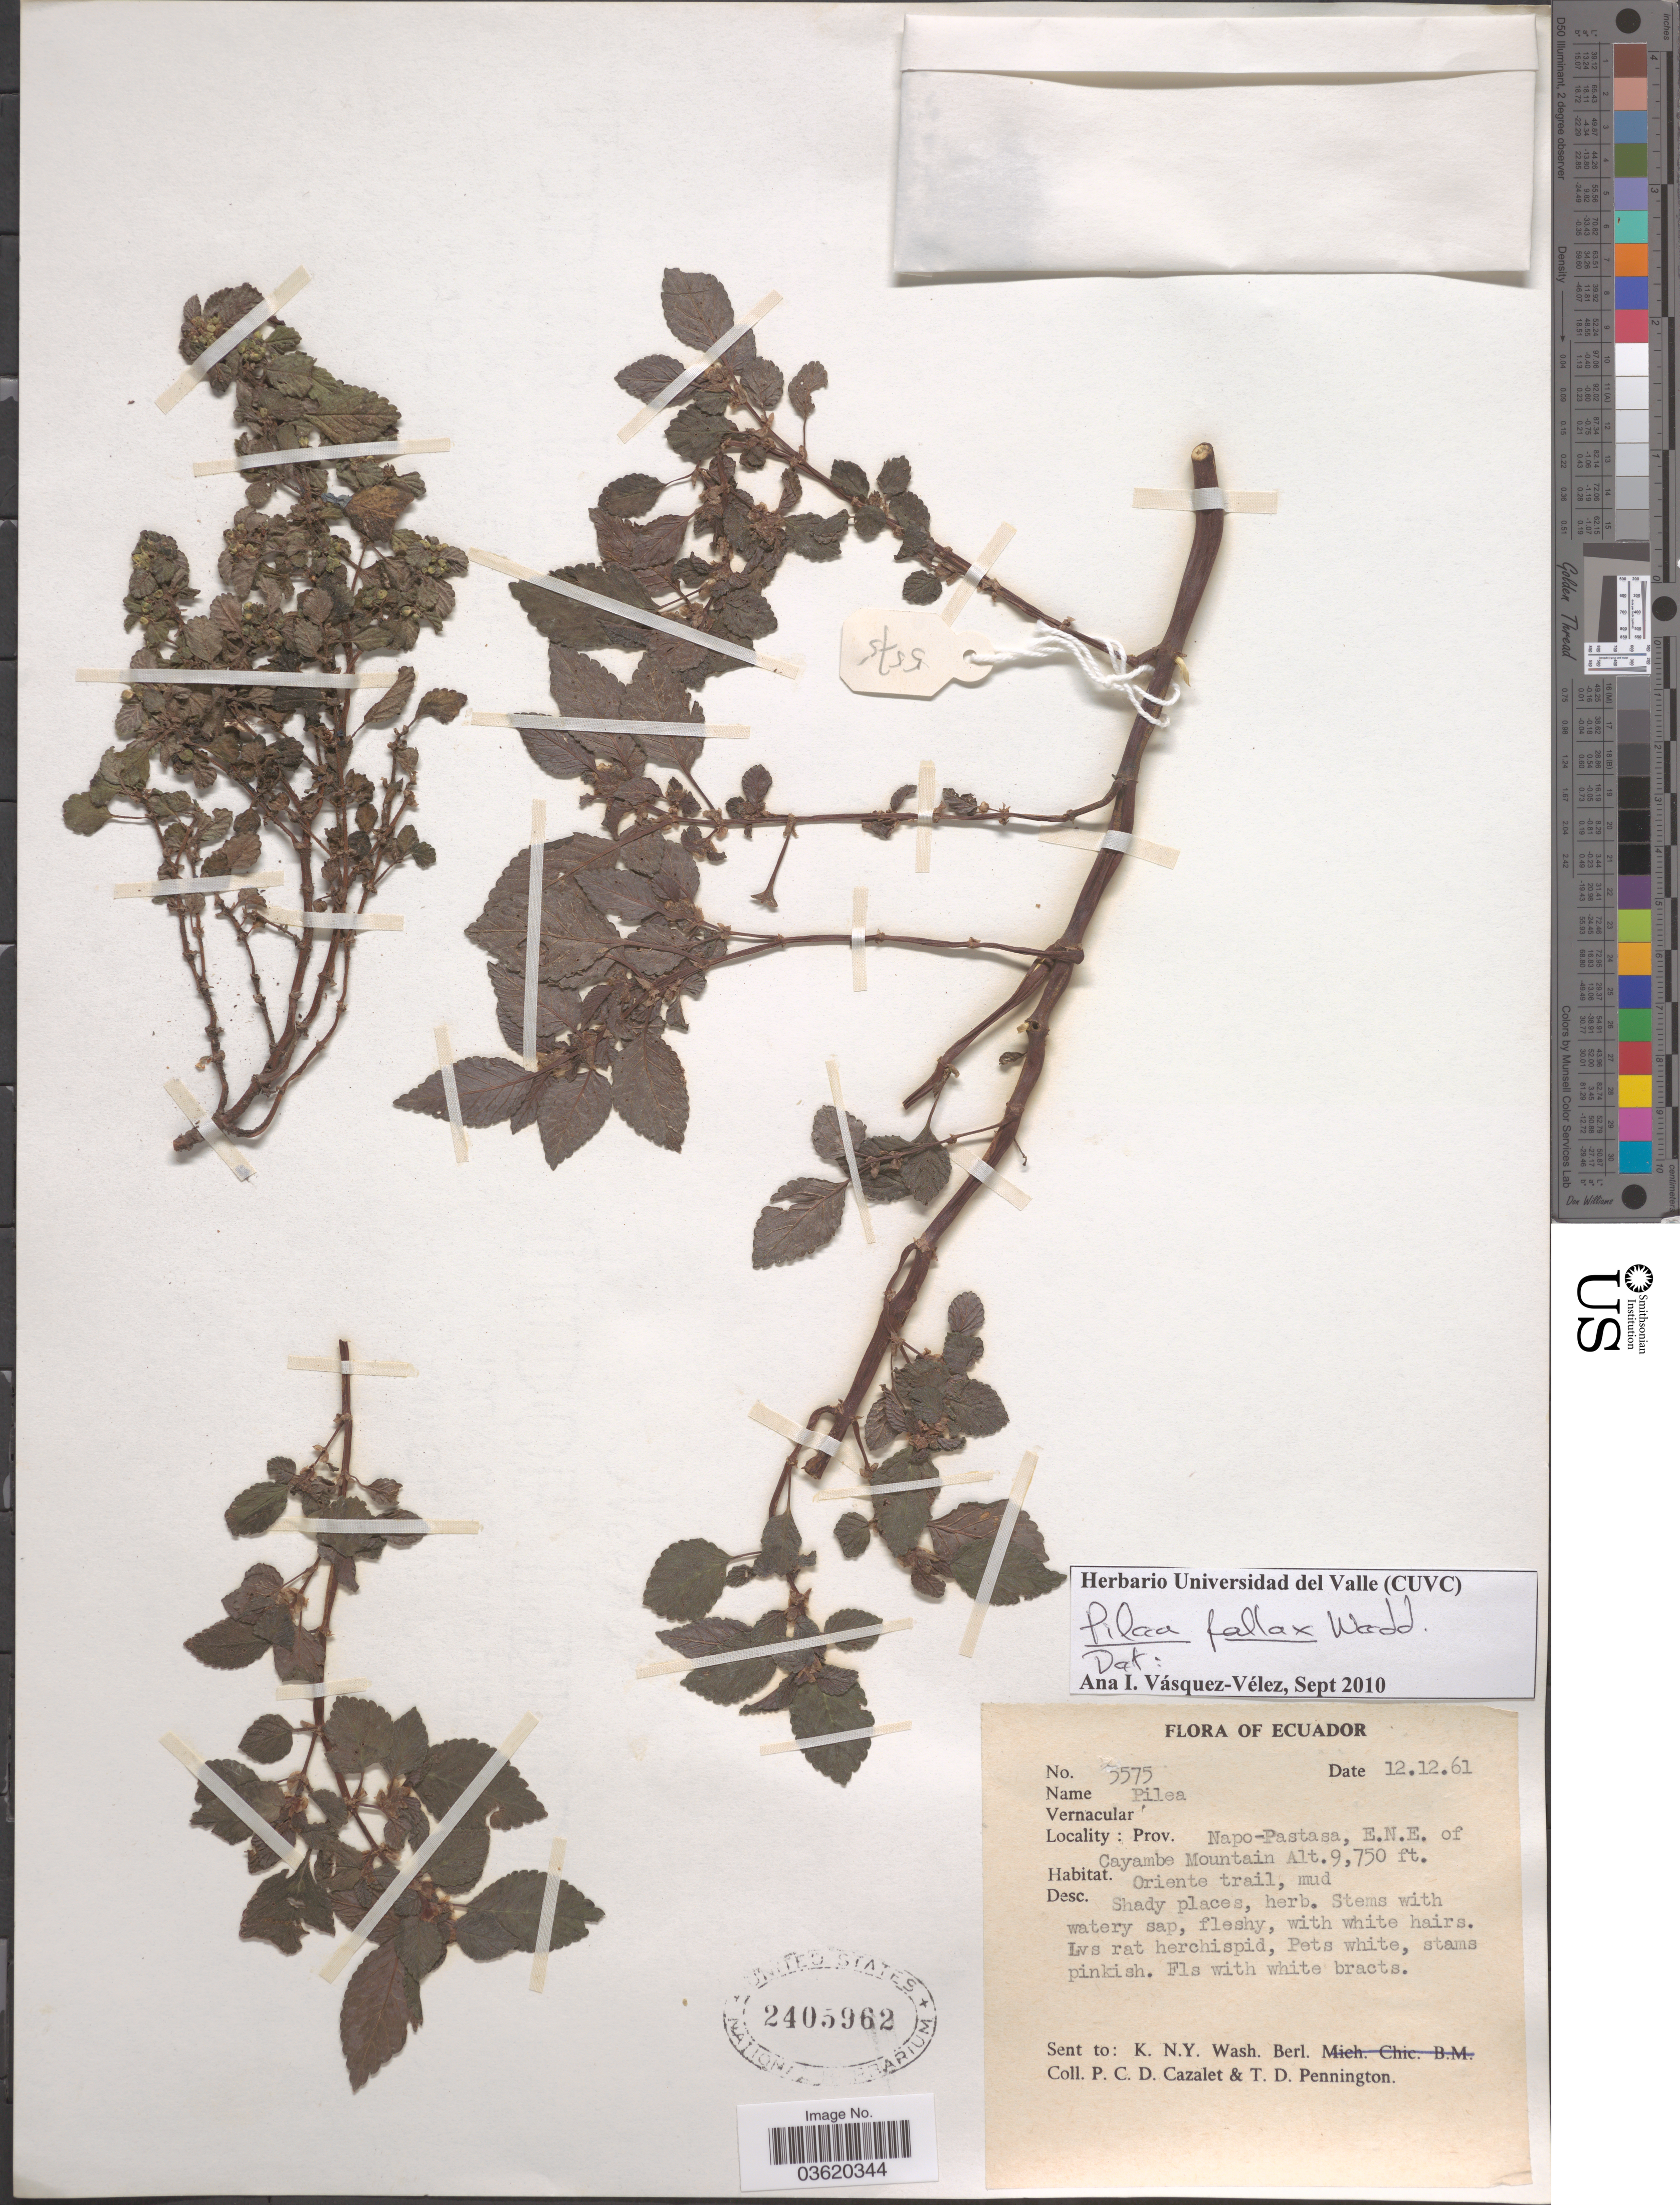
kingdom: Plantae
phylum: Tracheophyta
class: Magnoliopsida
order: Rosales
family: Urticaceae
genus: Pilea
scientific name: Pilea fallax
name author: Wedd.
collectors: P. C. D. Cazalet & T. D. Pennington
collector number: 5575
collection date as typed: Transcribed d/m/y: 12/12/61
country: Ecuador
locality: Prov. Napo-Pastasa, E.N.E. of Cayambe Mountain. Oriente trail.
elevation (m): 2972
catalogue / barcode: US 2405962